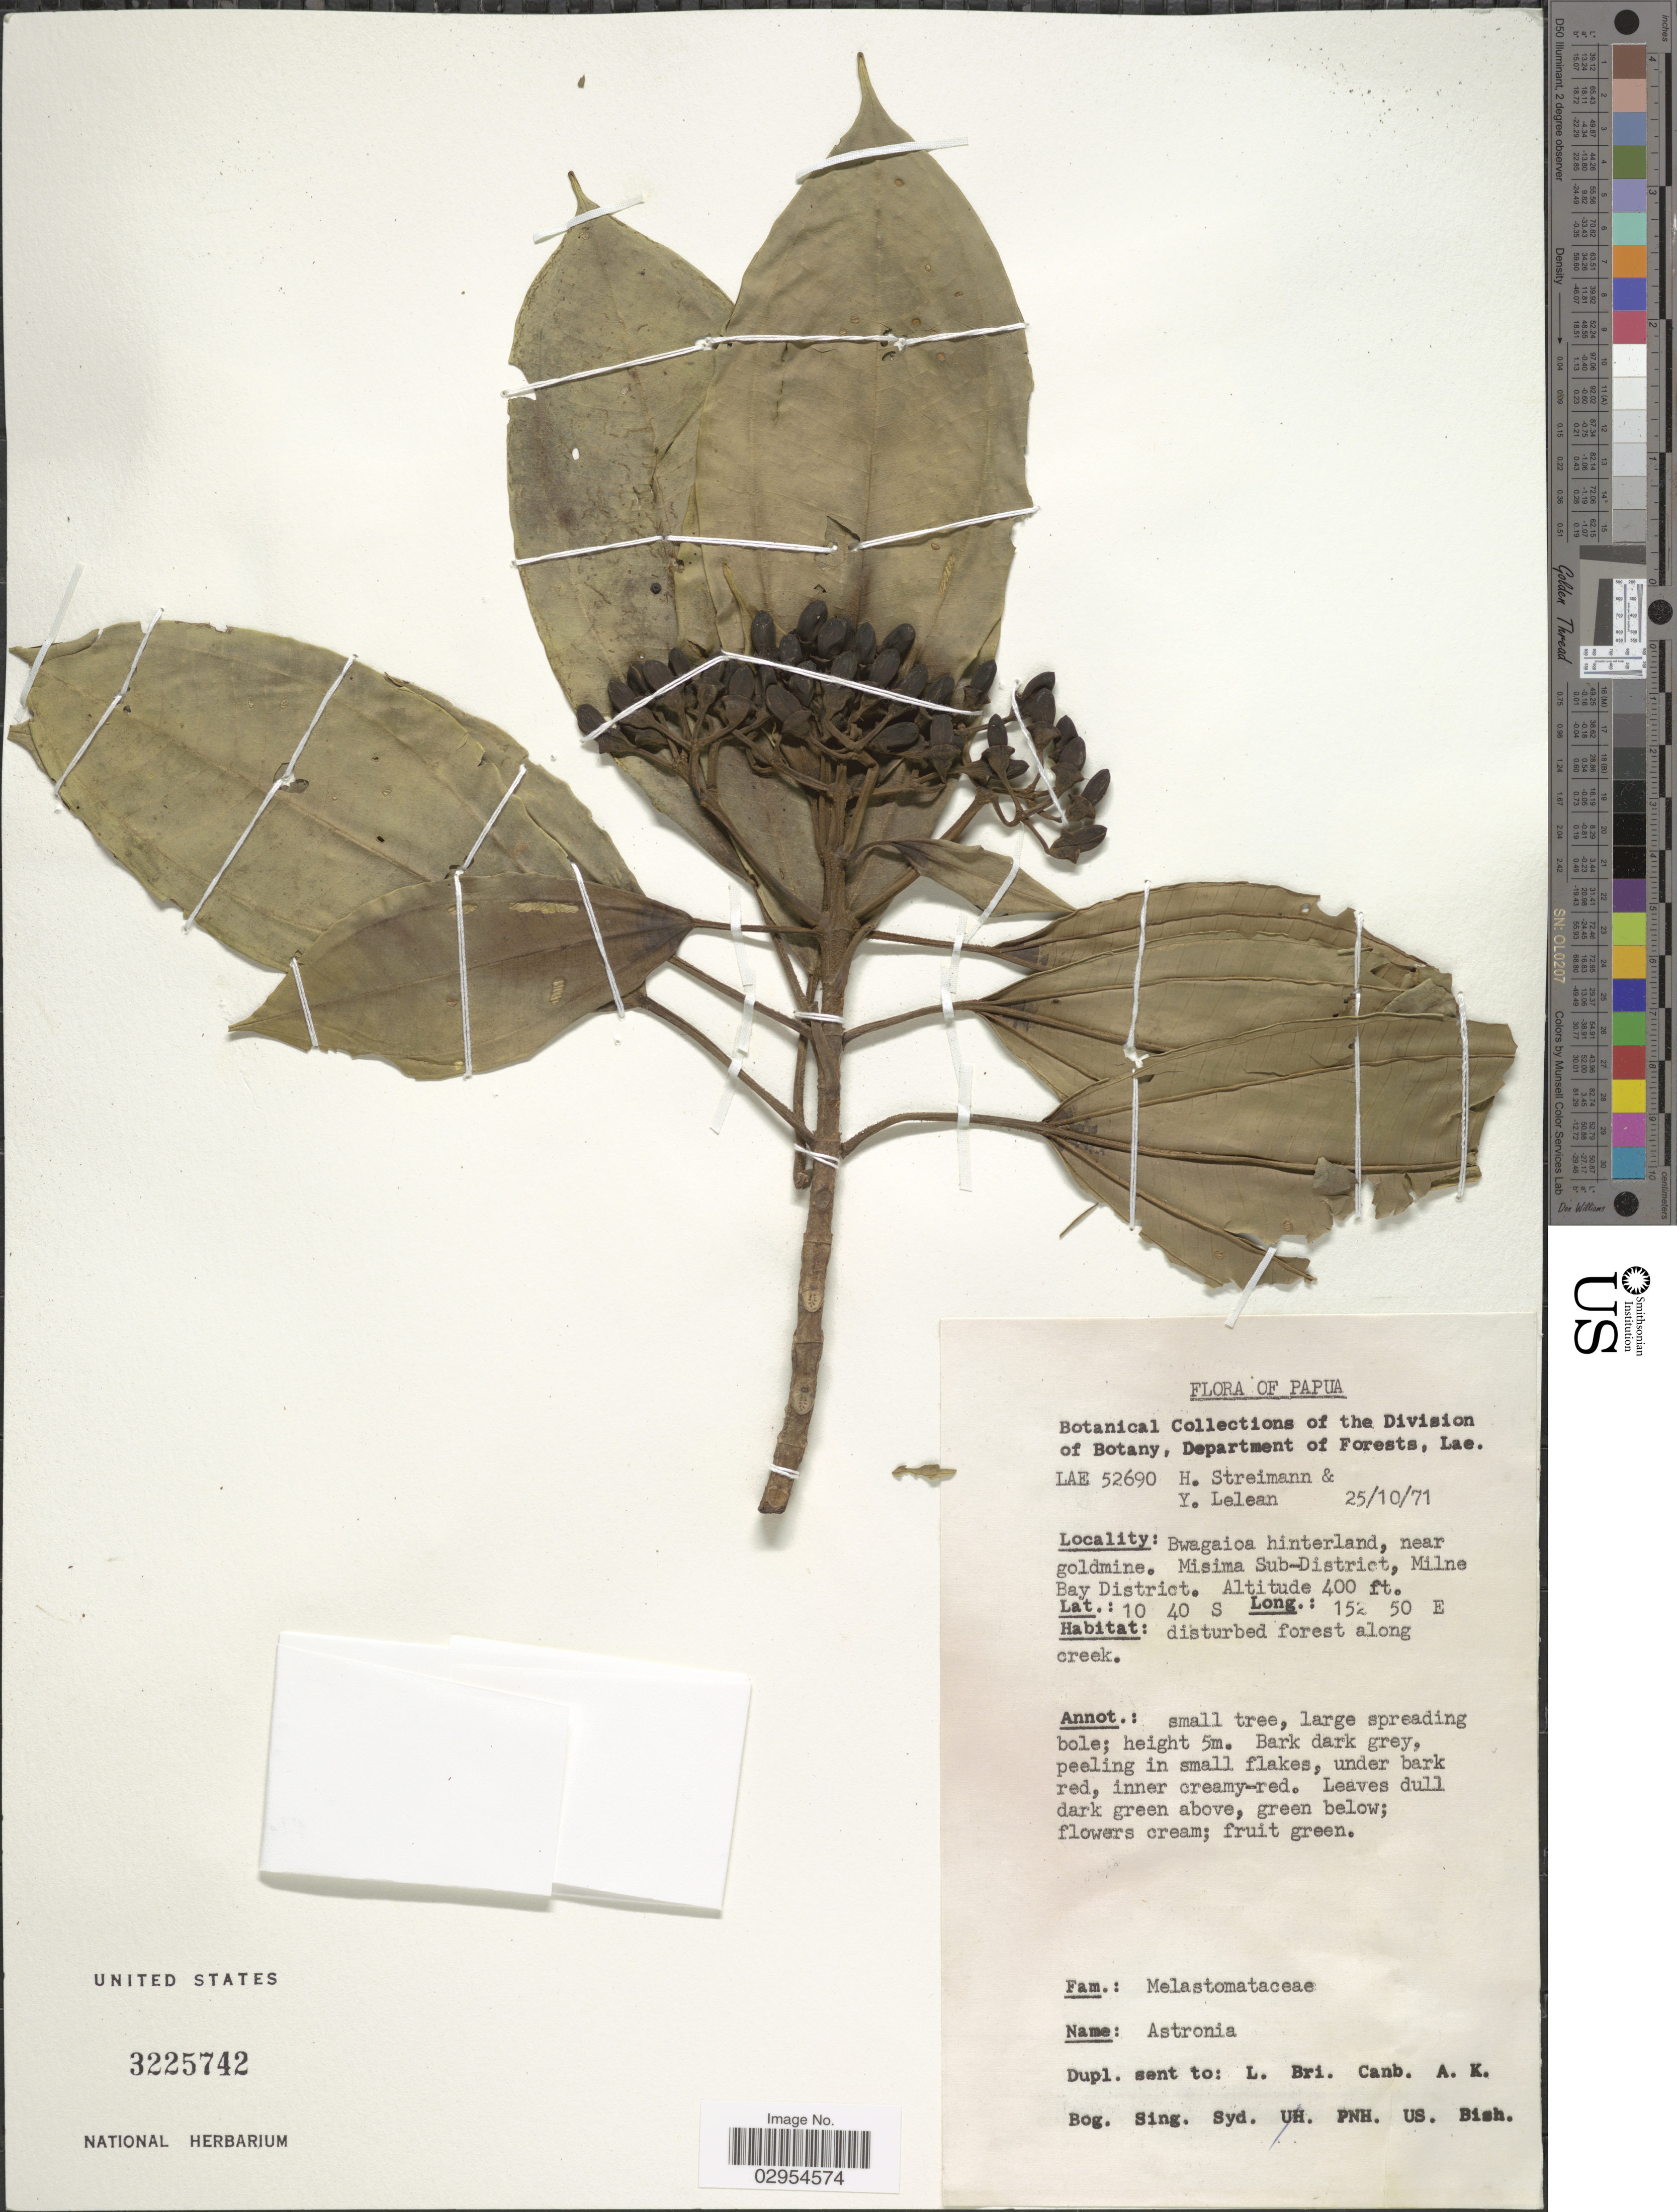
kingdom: Plantae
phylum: Tracheophyta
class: Magnoliopsida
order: Myrtales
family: Melastomataceae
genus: Astronia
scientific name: Astronia sp.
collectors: H. Streimann & Y. Lelean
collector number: LAE 52690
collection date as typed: Transcribed d/m/y: 25/10/71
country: Papua New Guinea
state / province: Milne Bay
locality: Papua. Bwagaioa hinterland, near goldmine. Misima Sub-District, Milne Bay District.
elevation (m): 122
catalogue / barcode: US 3225742